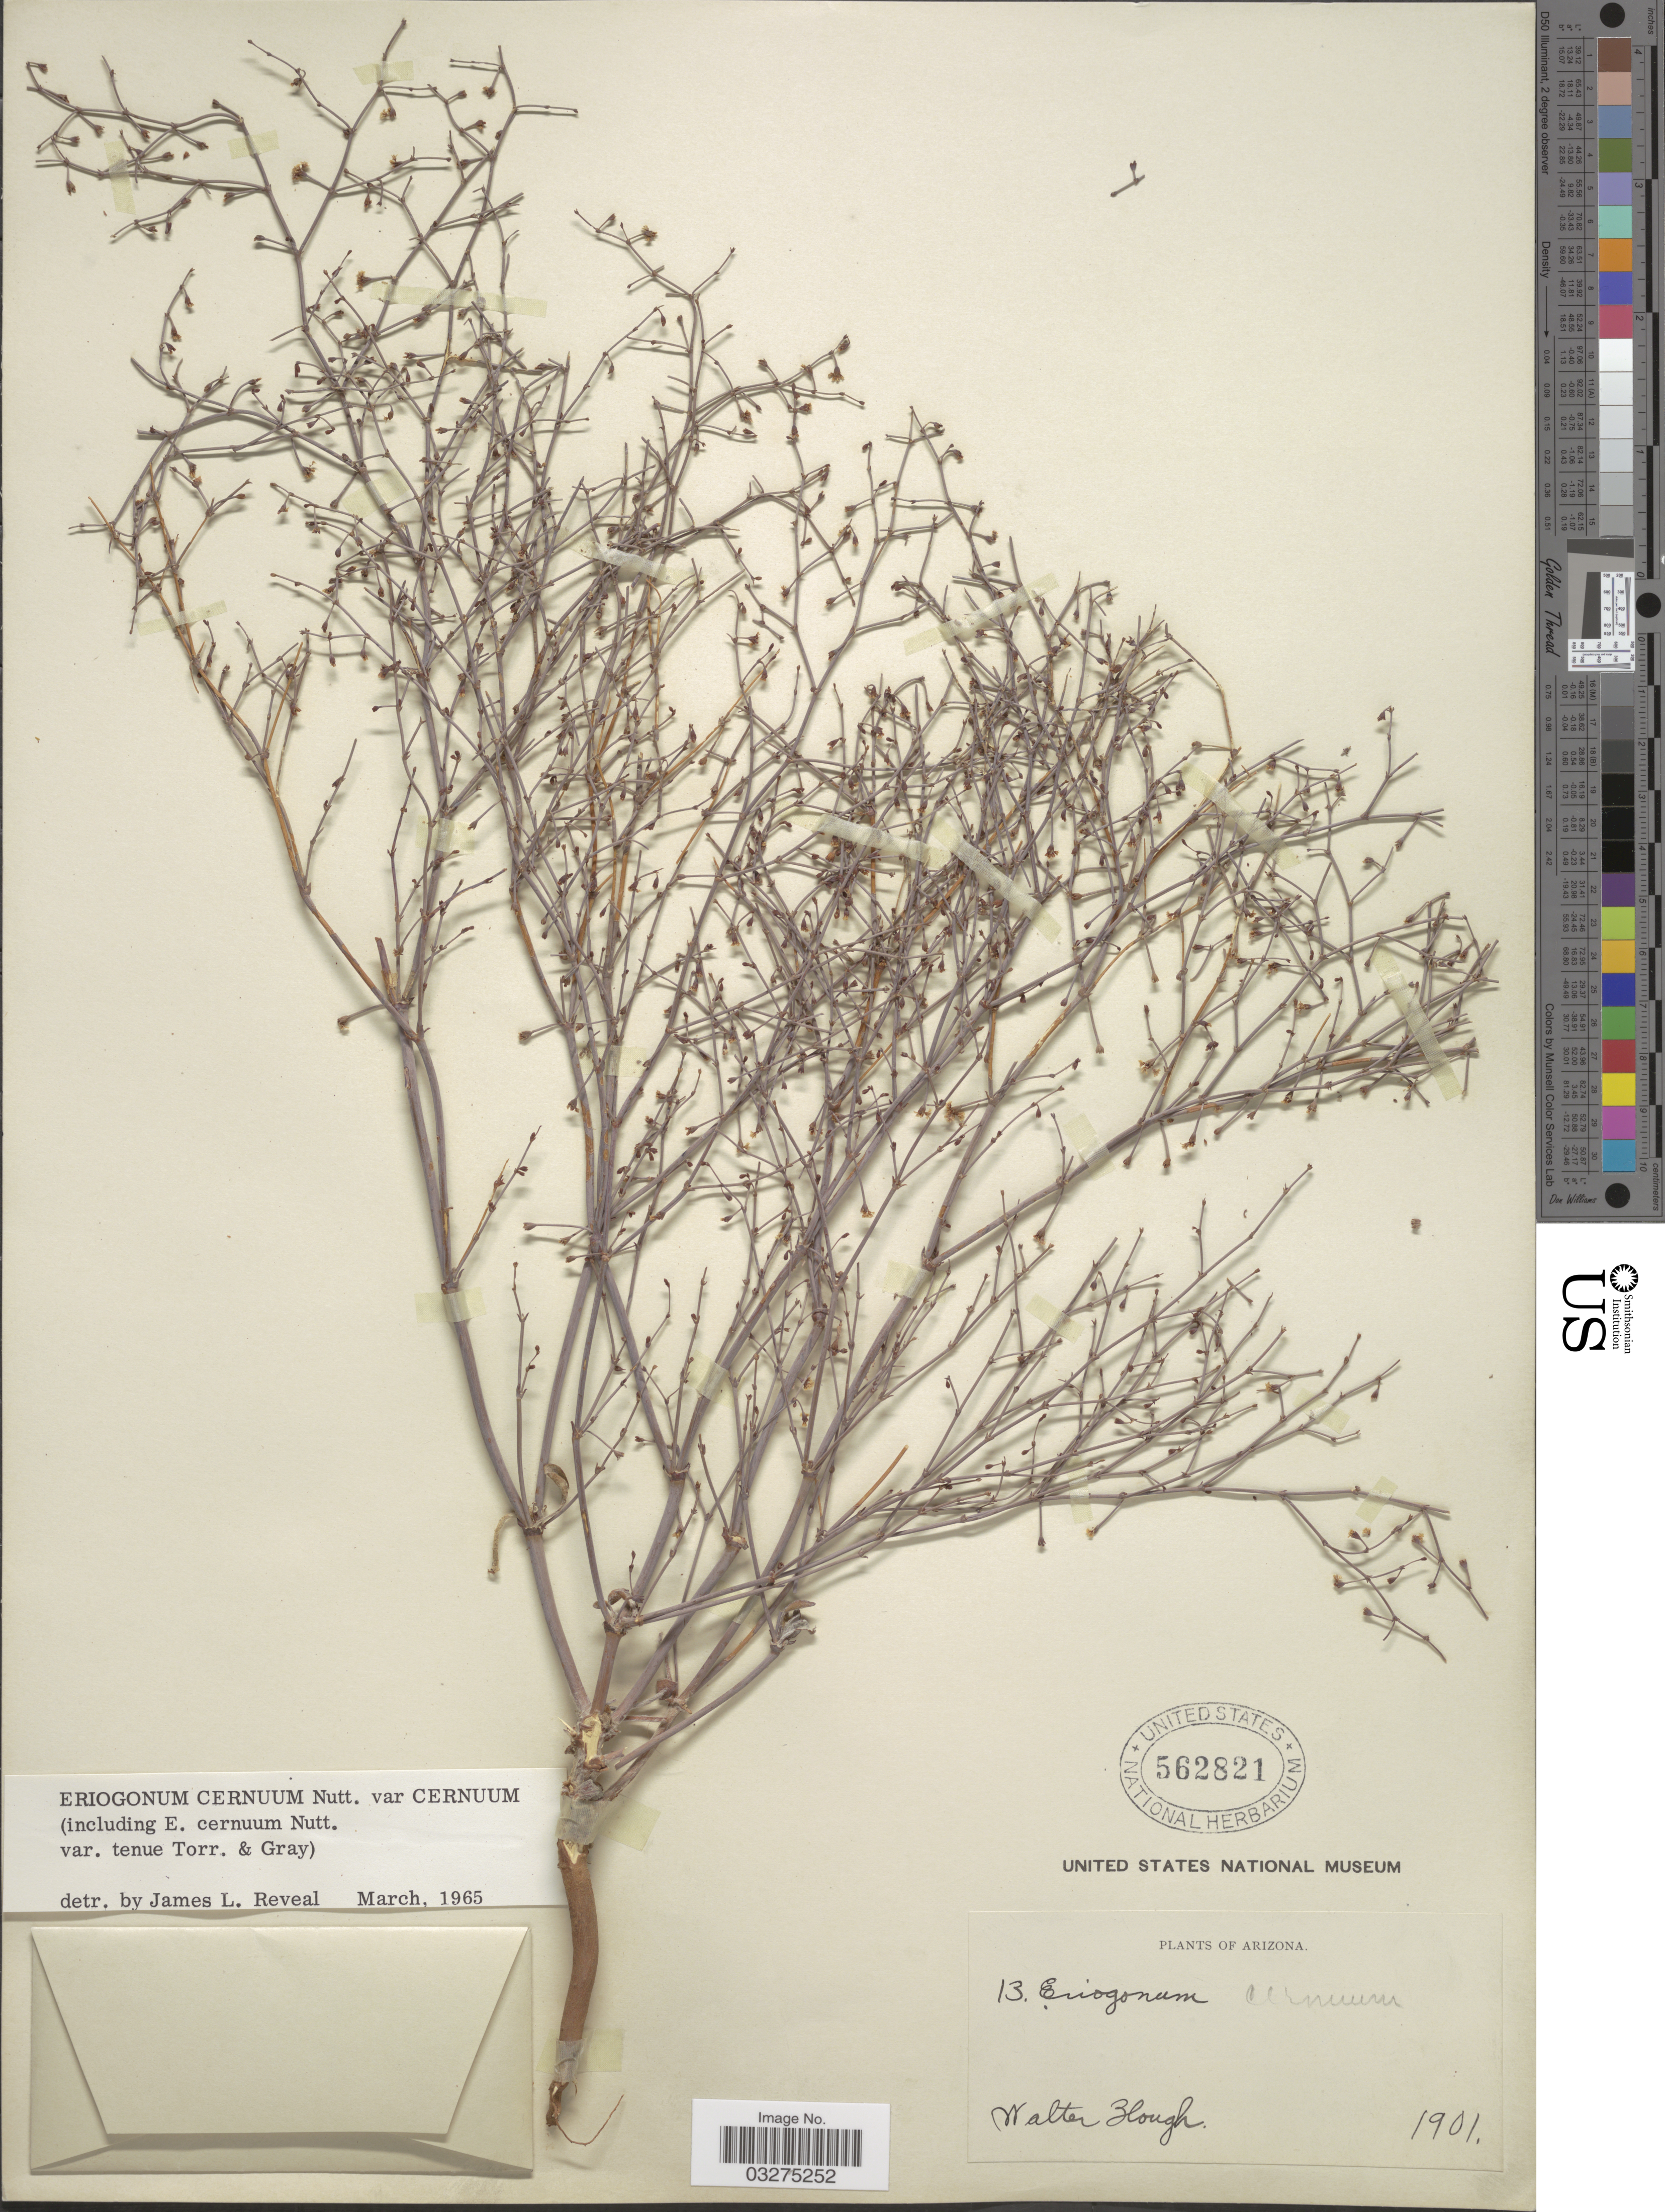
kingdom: Plantae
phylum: Tracheophyta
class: Magnoliopsida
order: Caryophyllales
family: Polygonaceae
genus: Eriogonum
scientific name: Eriogonum cernuum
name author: Nutt.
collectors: W. Hough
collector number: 13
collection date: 1901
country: United States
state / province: Arizona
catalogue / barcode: US 562821